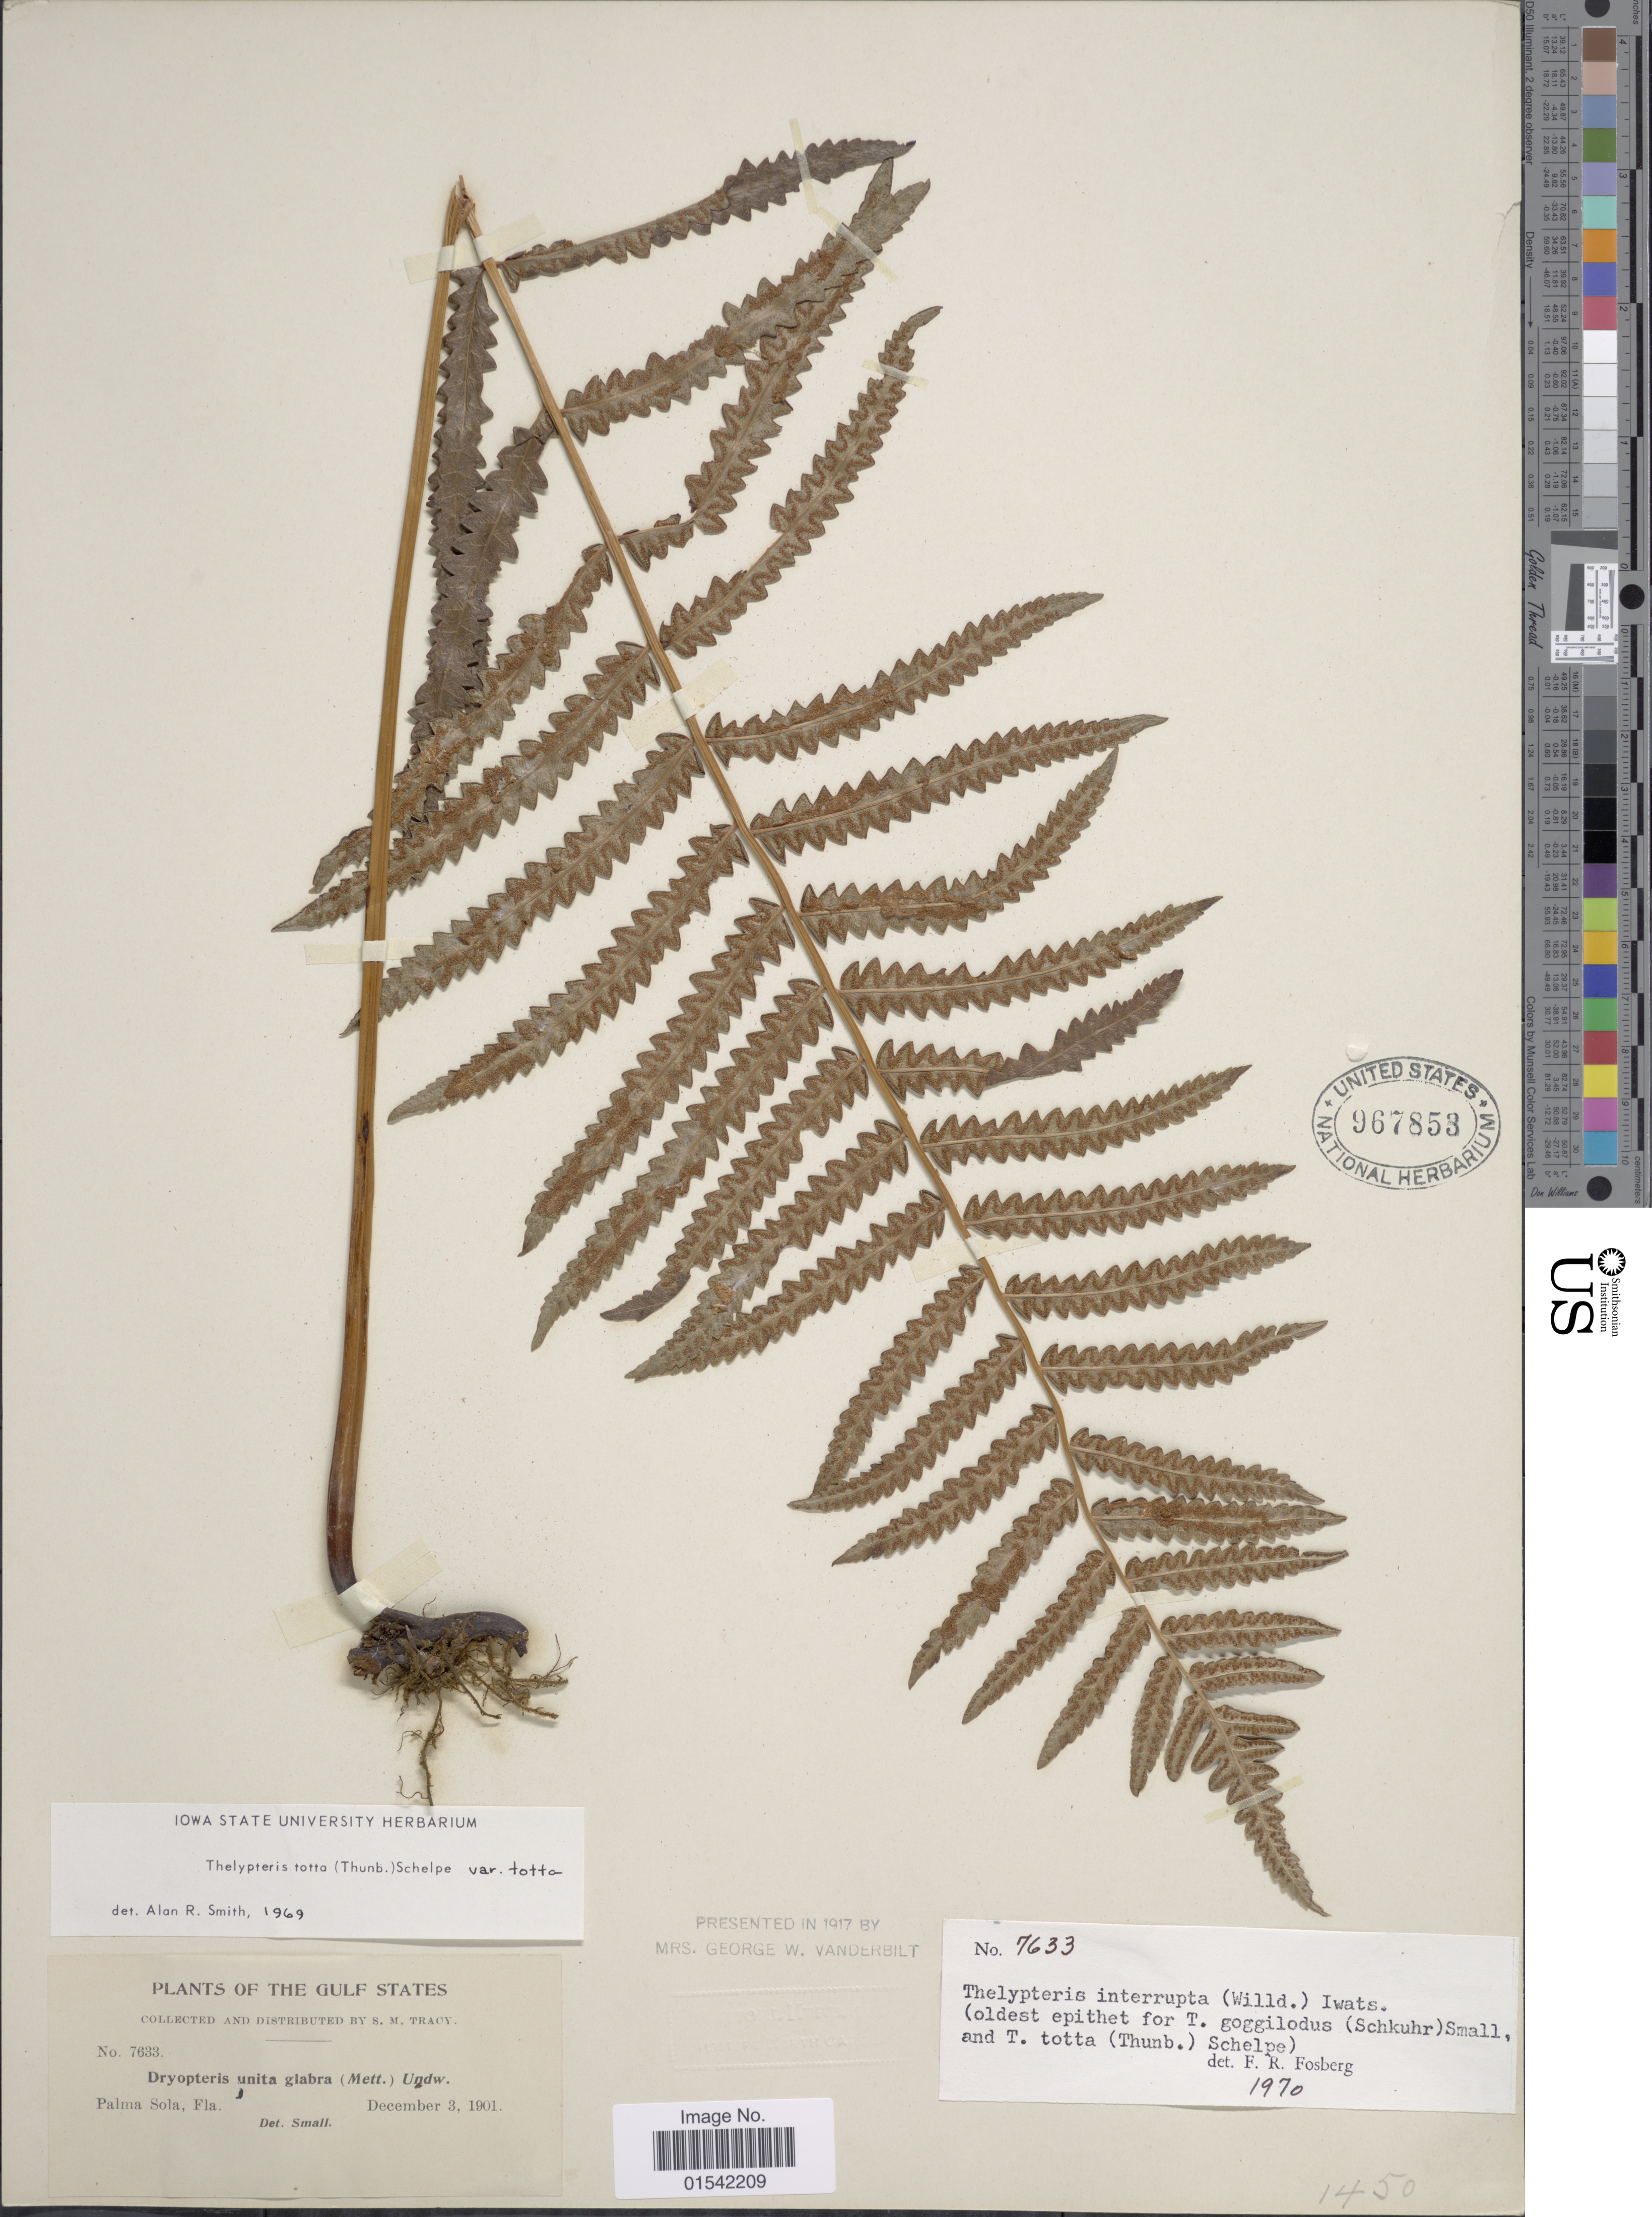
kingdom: Plantae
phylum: Tracheophyta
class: Polypodiopsida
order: Polypodiales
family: Thelypteridaceae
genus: Cyclosorus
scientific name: Cyclosorus interruptus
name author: (Willd.) H. Itô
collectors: S. M. Tracy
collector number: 7633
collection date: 1901-12-03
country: United States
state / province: Florida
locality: The Gulf States, Palma Sola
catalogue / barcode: US 967853